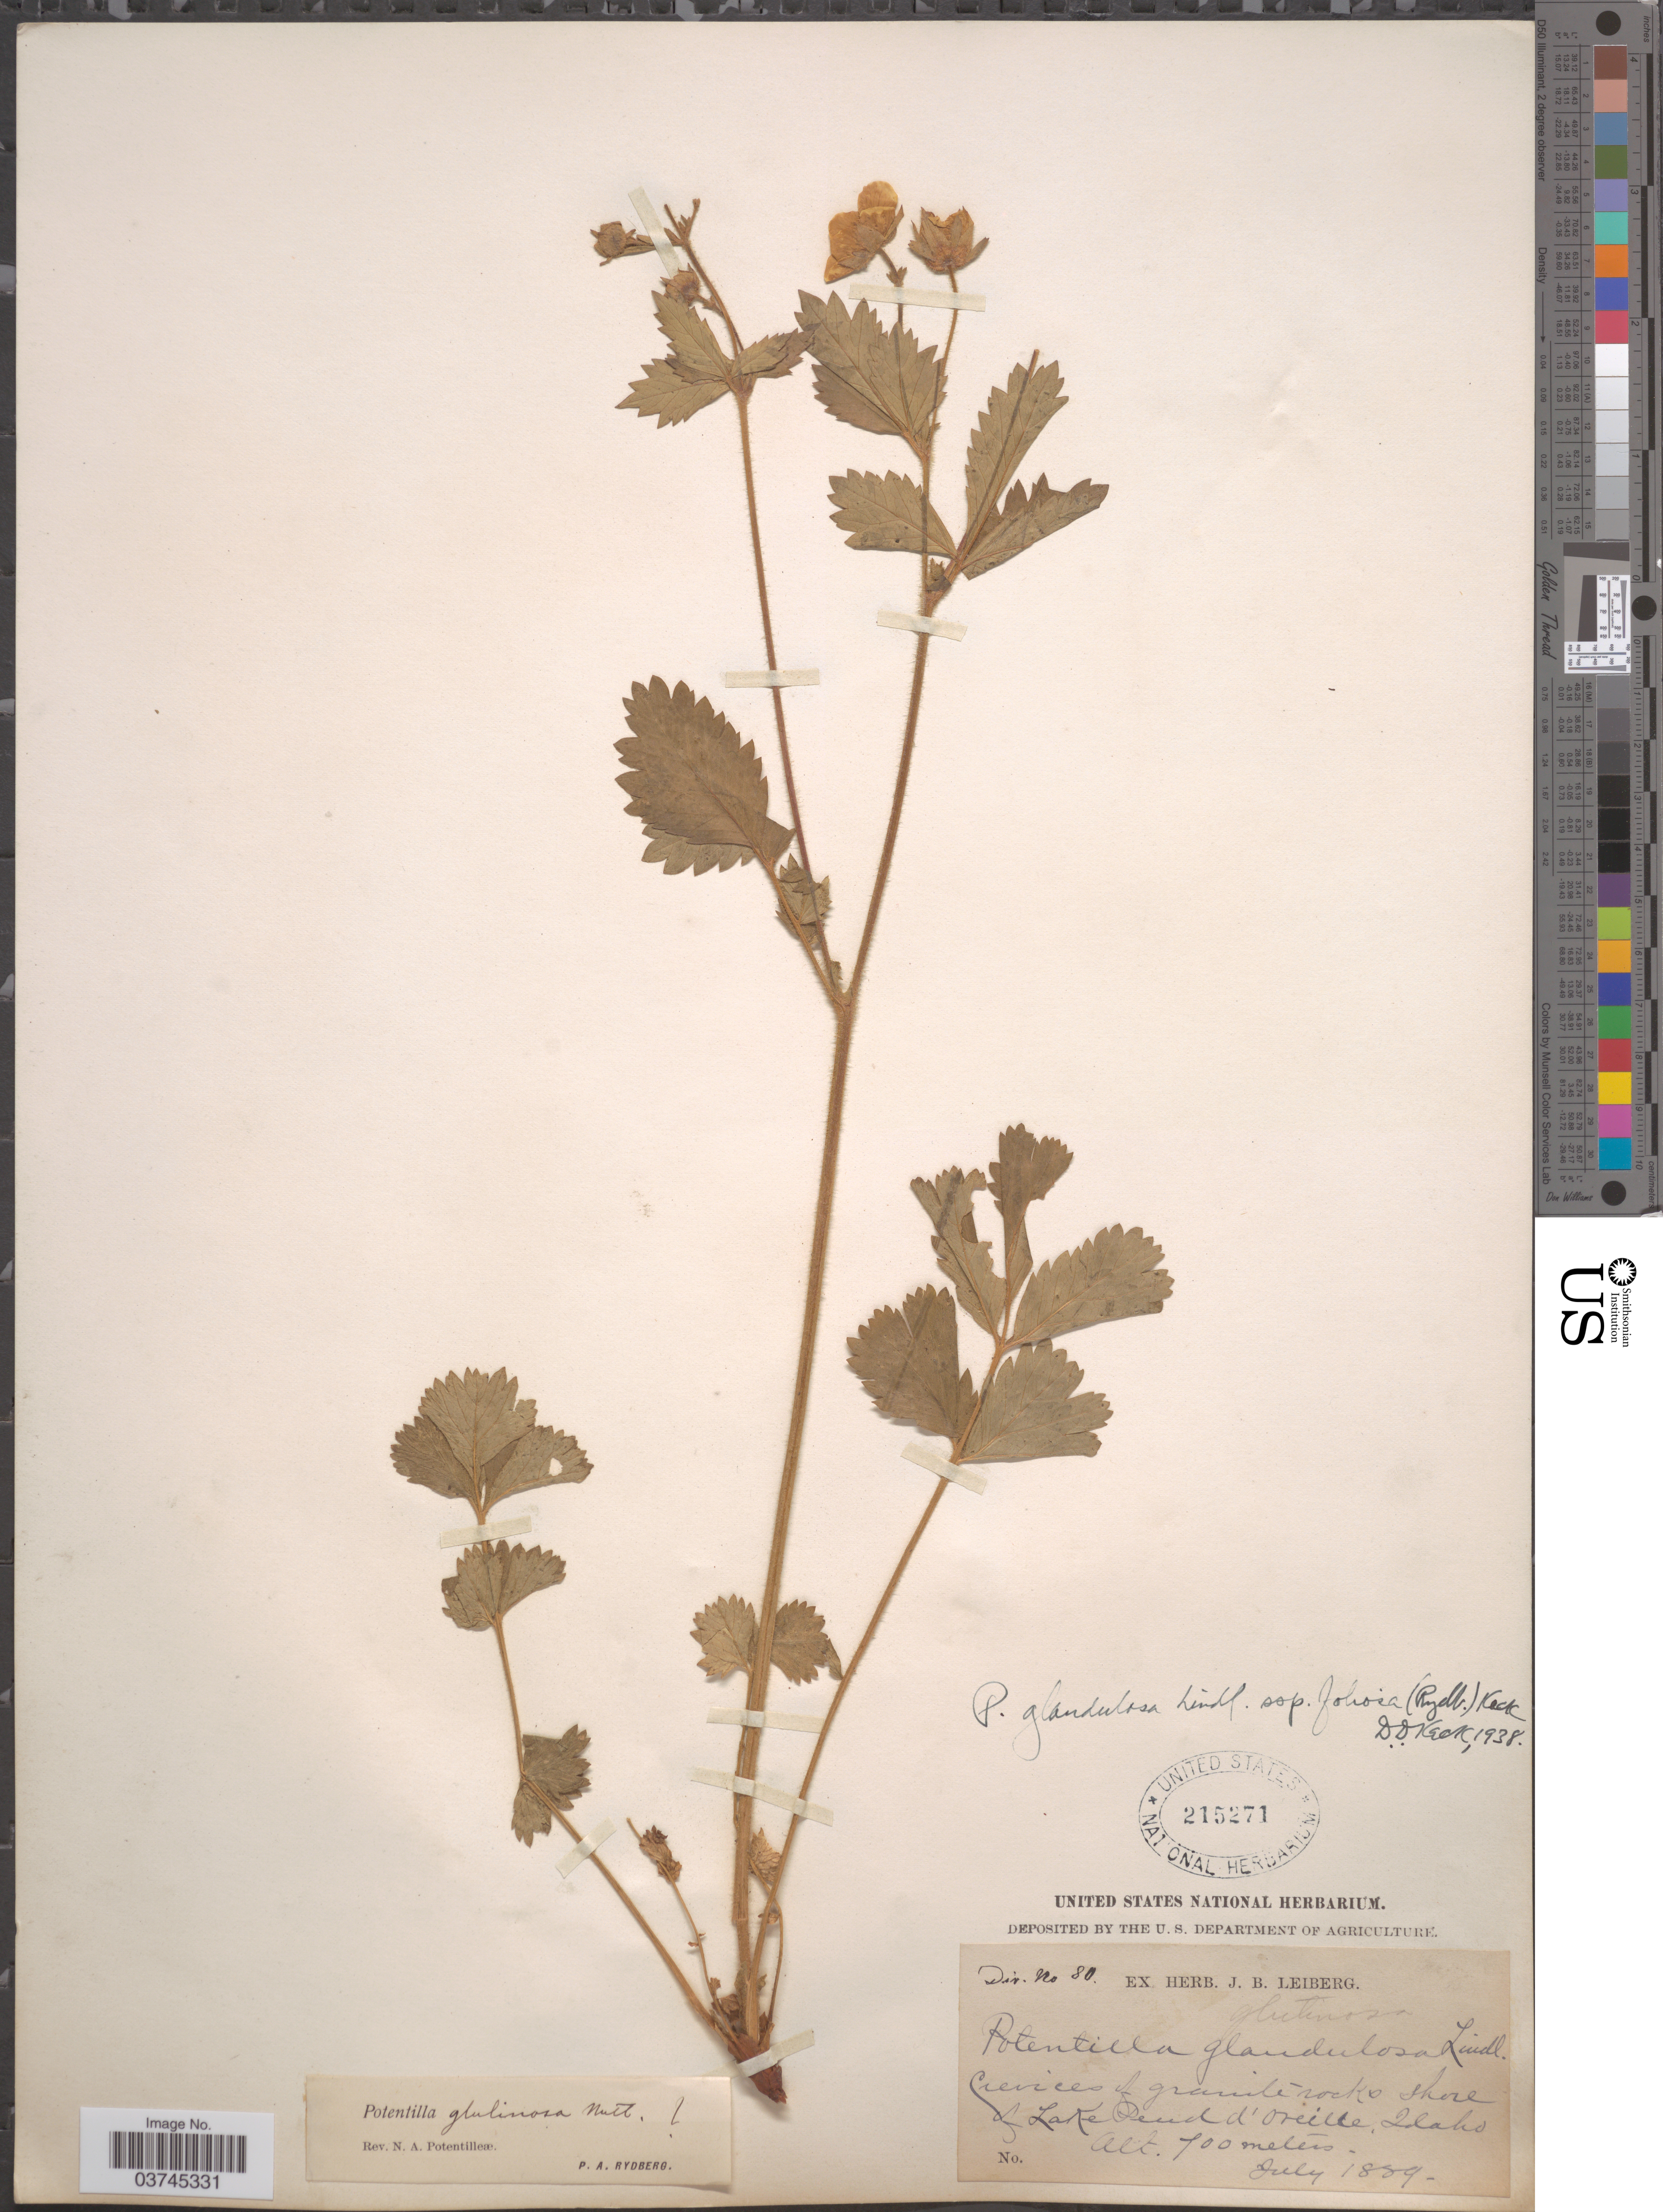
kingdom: Plantae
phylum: Tracheophyta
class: Magnoliopsida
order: Rosales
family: Rosaceae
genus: Drymocallis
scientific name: Drymocallis foliosa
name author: Rydb.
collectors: Ex herb. J. B. Leiberg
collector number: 80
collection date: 1859-07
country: United States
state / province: Idaho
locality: Crevices of granite rocks shore of Lake Pend d'Oreille.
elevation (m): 700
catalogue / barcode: US 215271